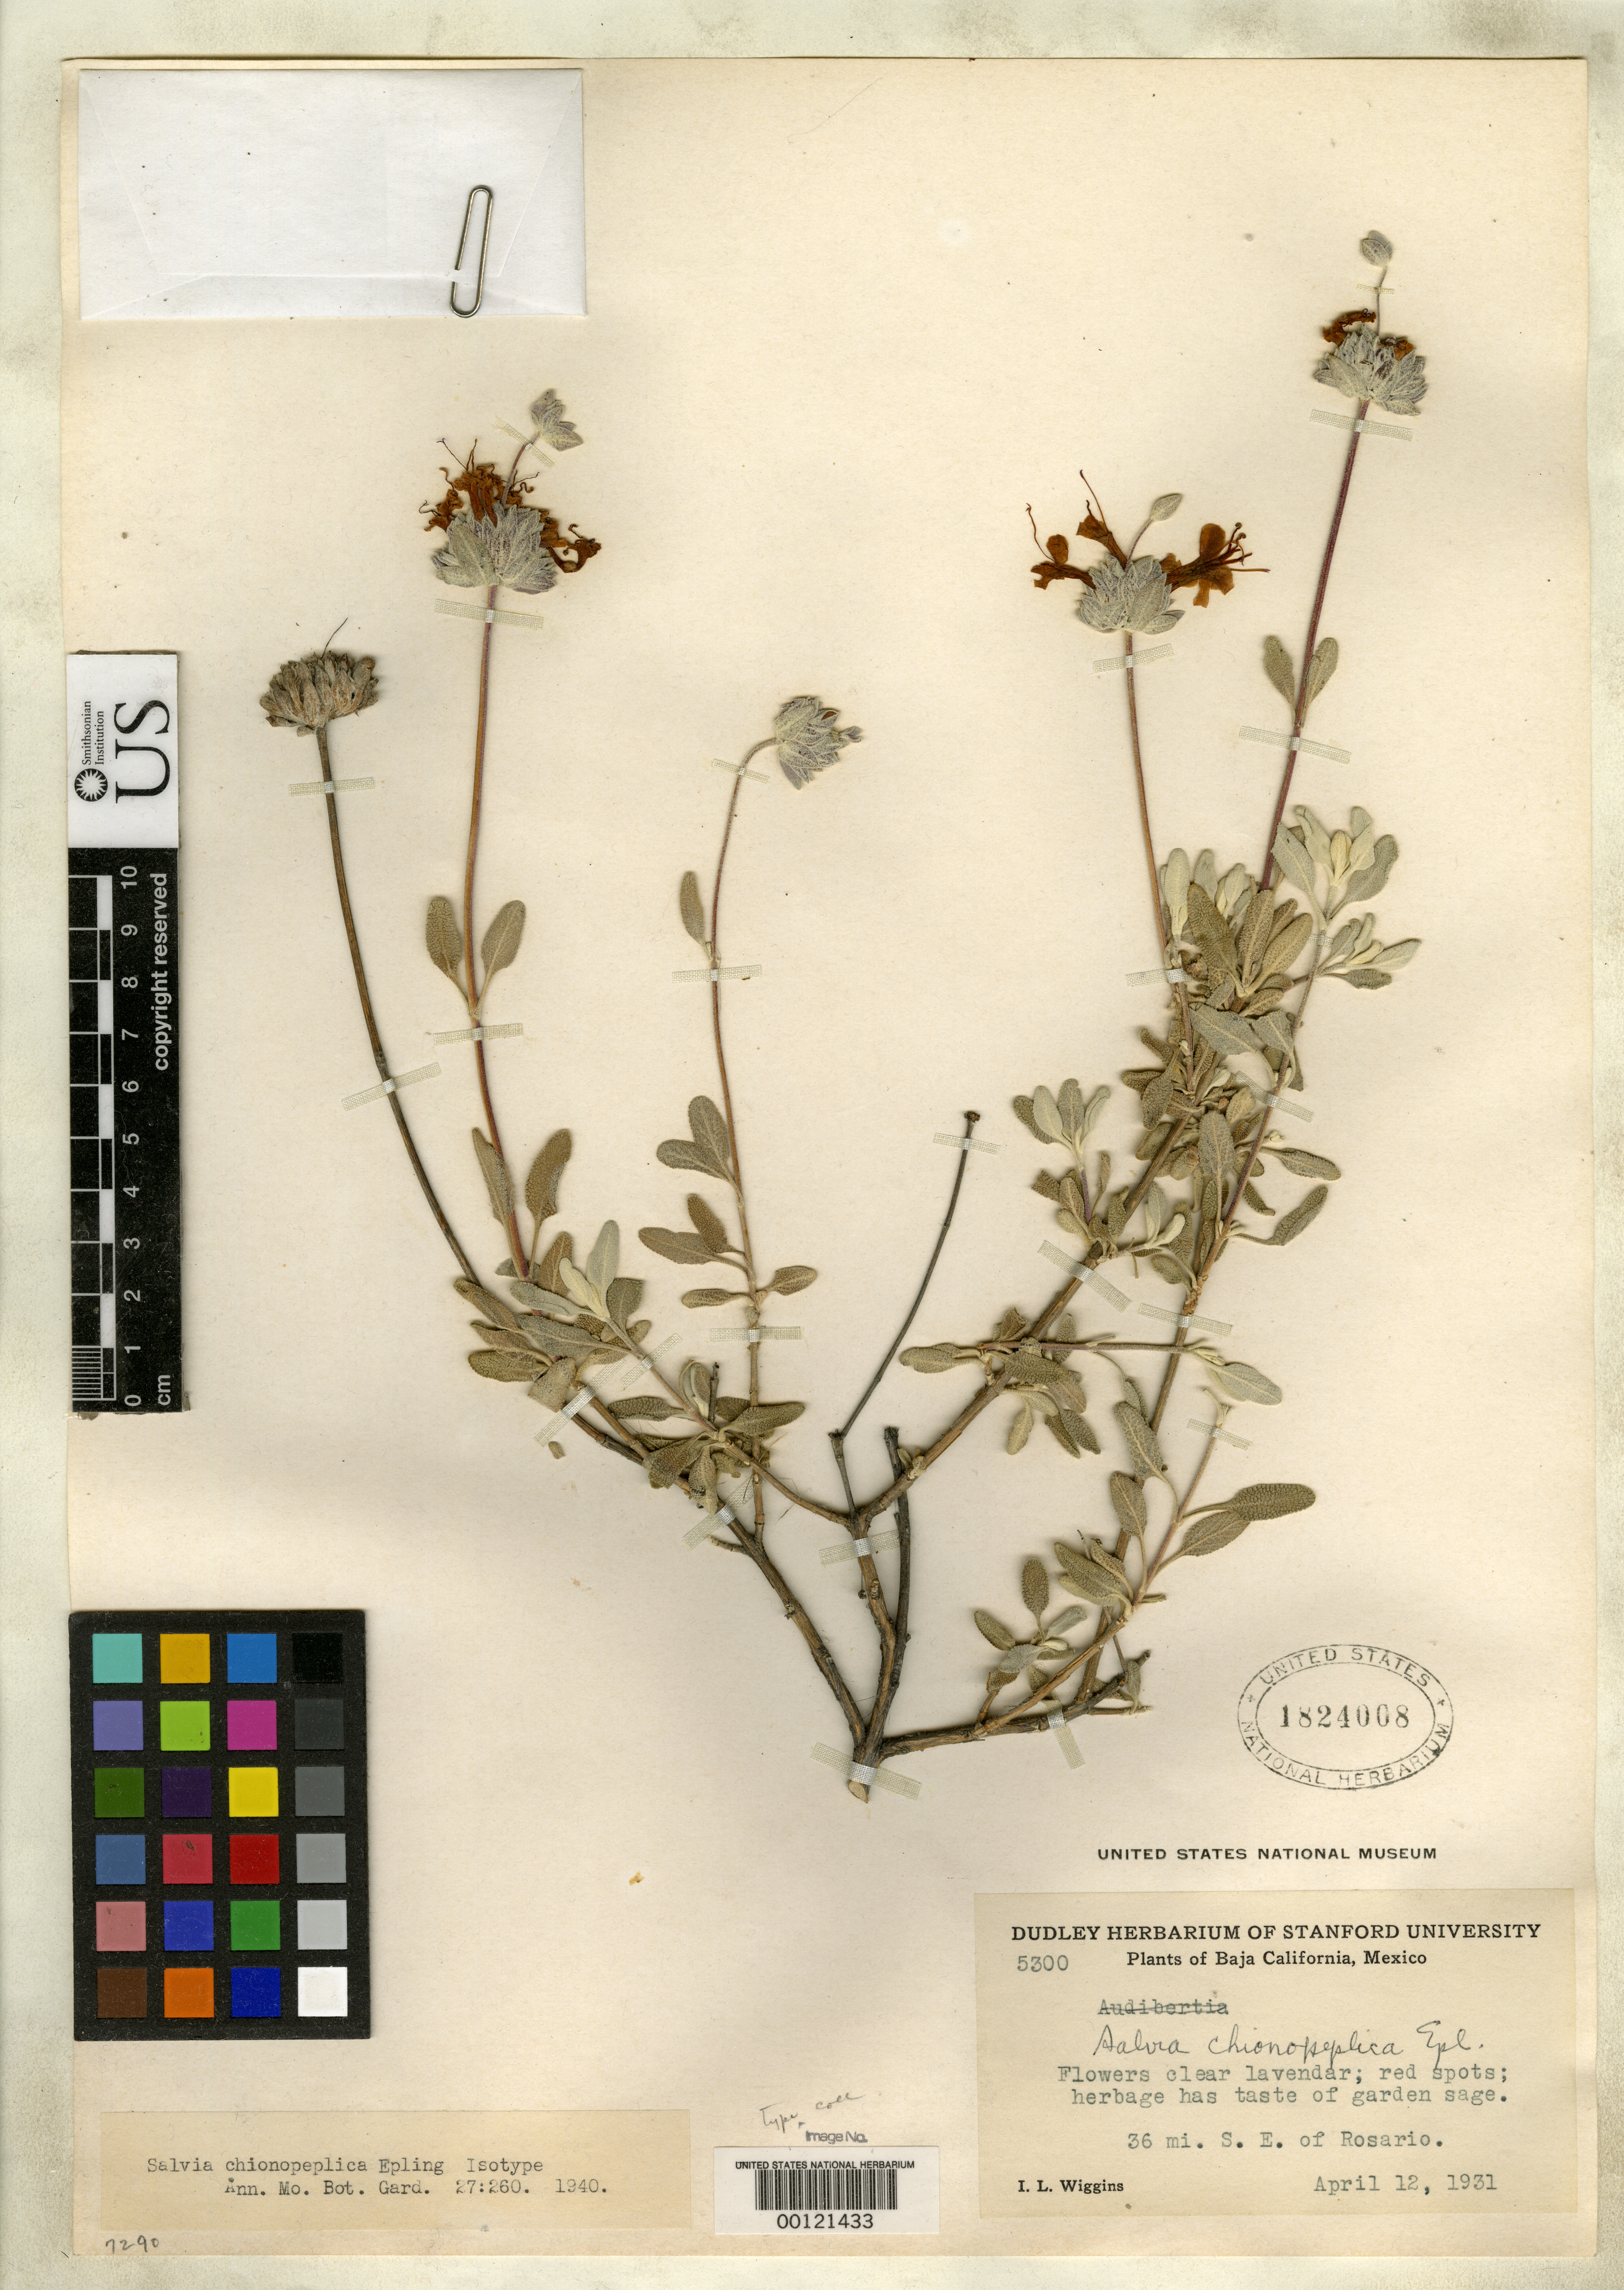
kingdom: Plantae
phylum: Tracheophyta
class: Magnoliopsida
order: Lamiales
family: Lamiaceae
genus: Salvia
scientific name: Salvia chionopeplica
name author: Epling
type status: Isotype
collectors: I. L. Wiggins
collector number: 5300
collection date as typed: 12 Apr 1931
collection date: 1931-04-12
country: Mexico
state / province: Baja California Norte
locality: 36 mi SE of Rosario.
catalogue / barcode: US 1824008